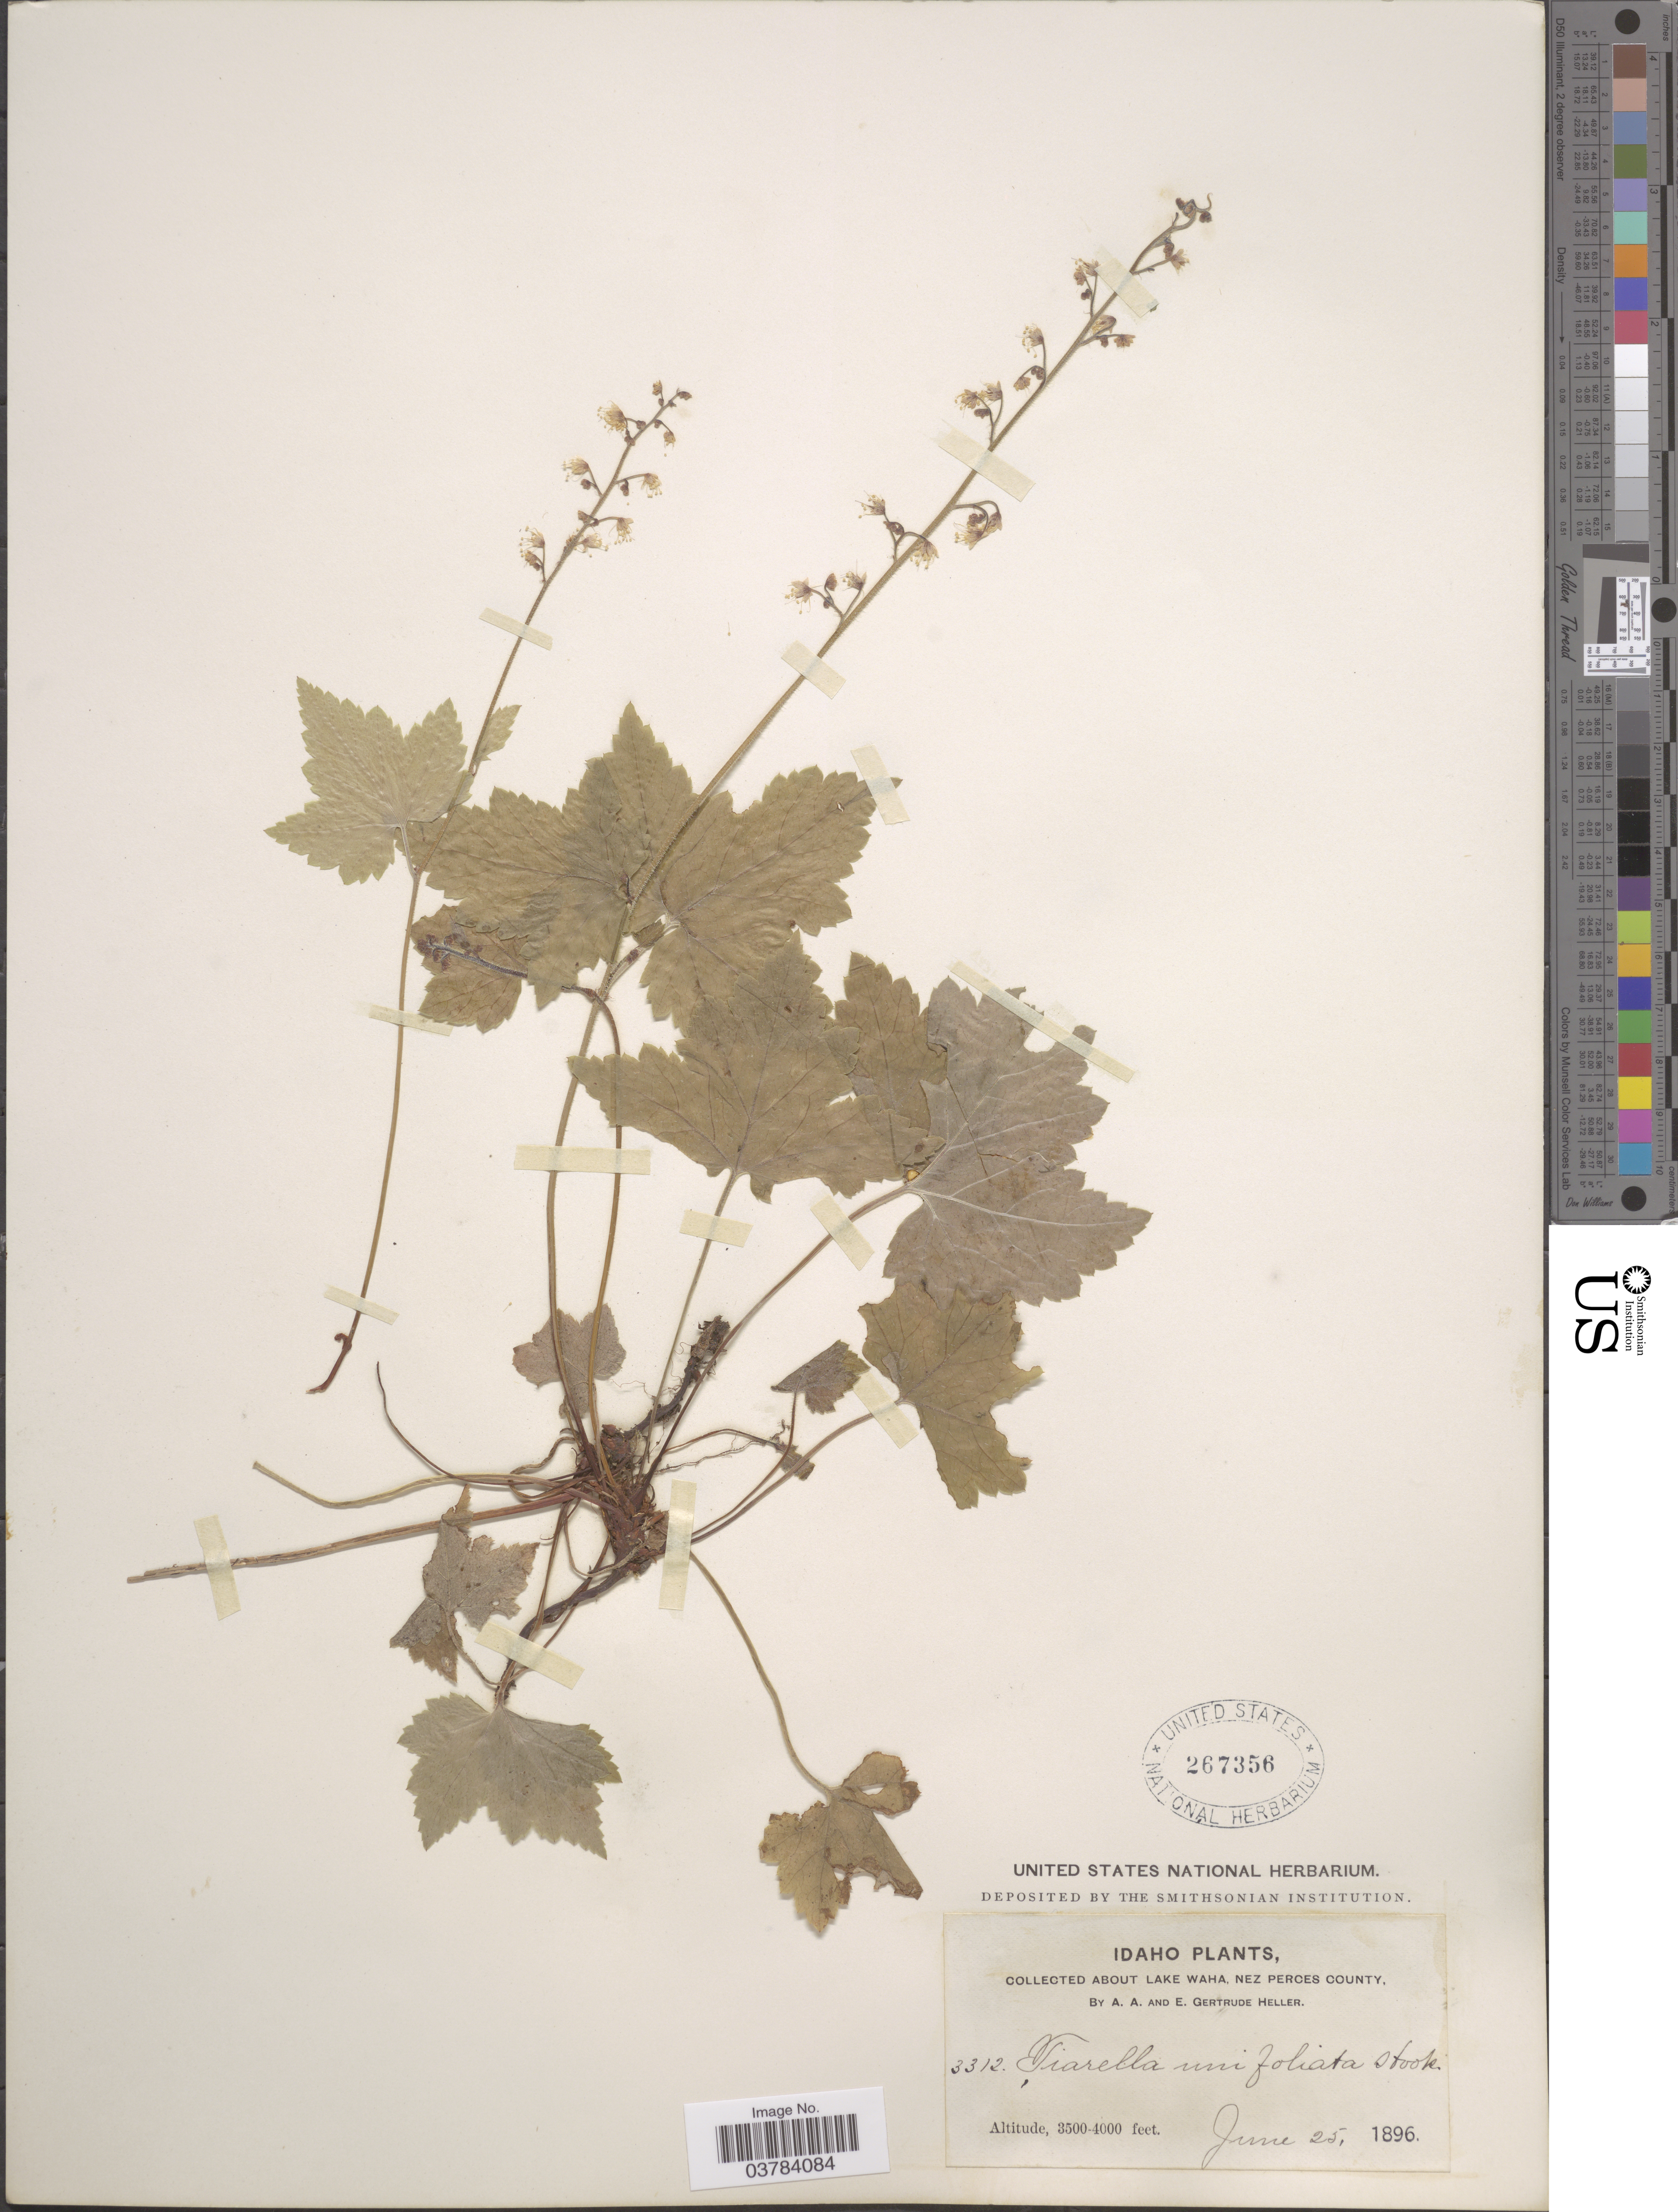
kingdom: Plantae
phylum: Tracheophyta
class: Magnoliopsida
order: Saxifragales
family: Saxifragaceae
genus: Tiarella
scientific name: Tiarella unifoliata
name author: Hook.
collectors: A. A. Heller & E. G. Heller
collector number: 3312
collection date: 1896-06-25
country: United States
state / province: Idaho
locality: About Lake Waha, Nez Perces County.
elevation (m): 1067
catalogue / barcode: US 267356